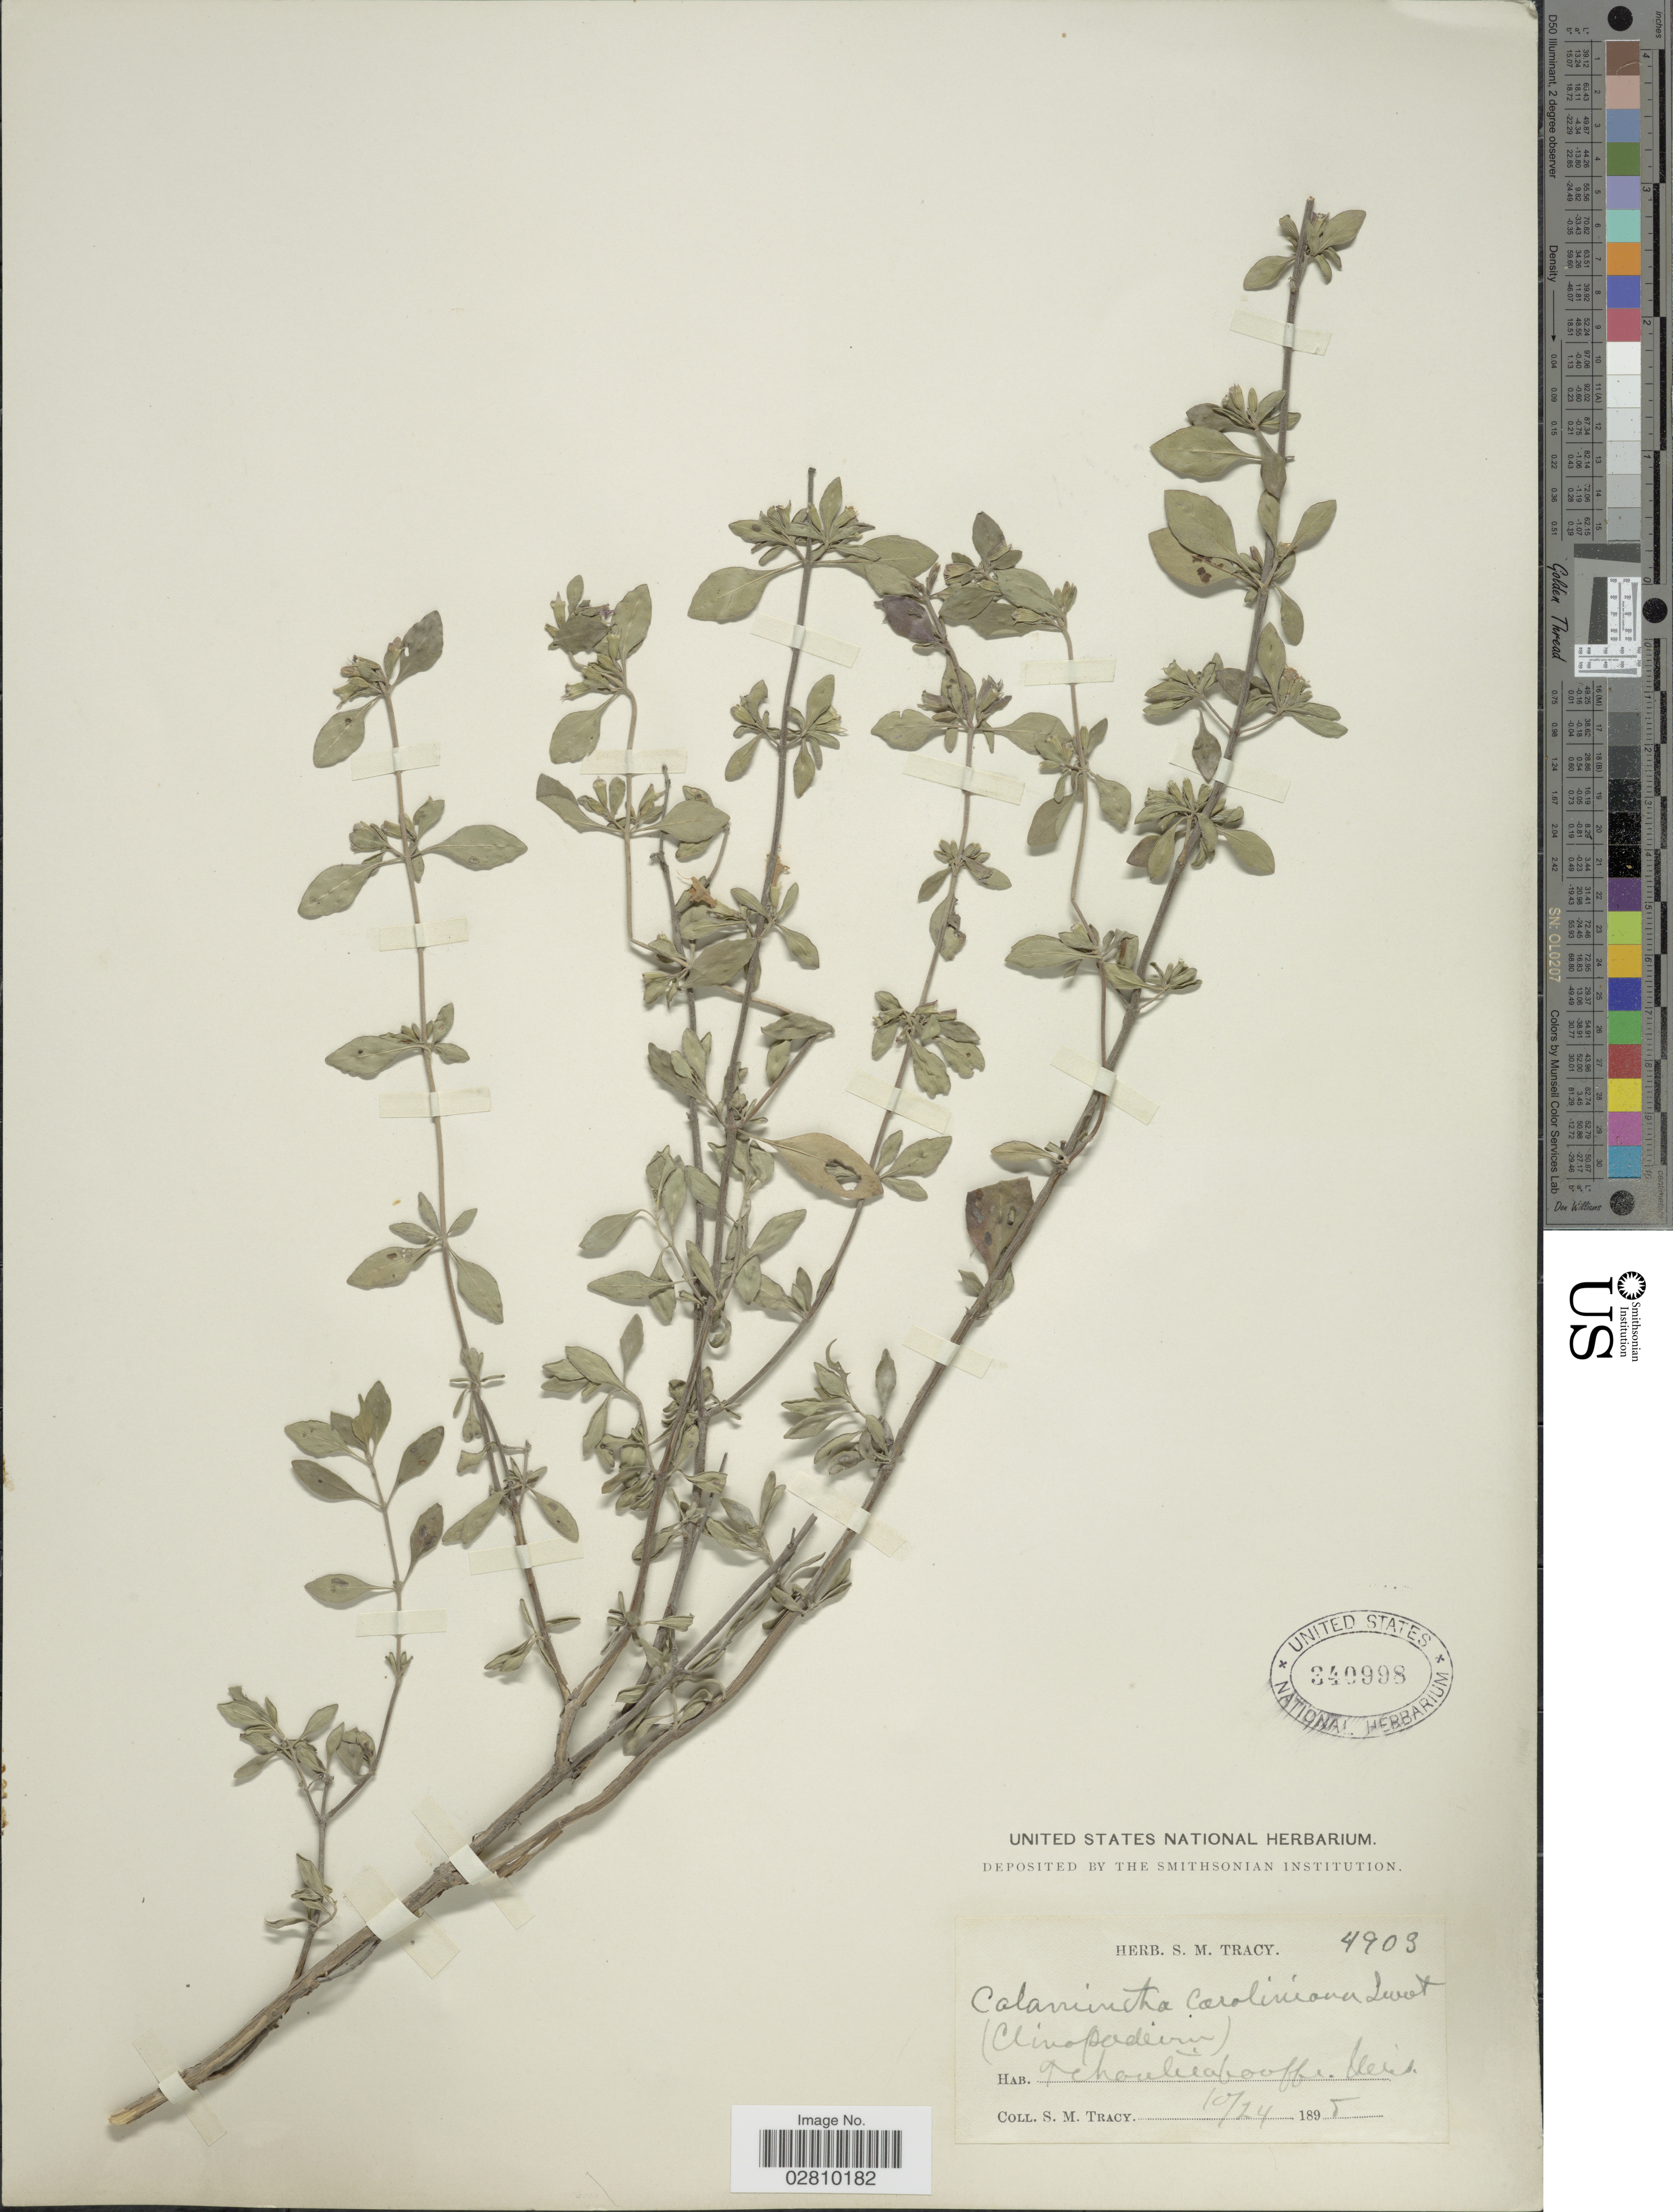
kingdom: Plantae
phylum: Tracheophyta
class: Magnoliopsida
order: Lamiales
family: Lamiaceae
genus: Clinopodium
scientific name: Clinopodium carolinianum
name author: Mill.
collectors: S. M. Tracy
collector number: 4903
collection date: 1895-10-24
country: United States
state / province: Mississippi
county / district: Harrison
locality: Tchouticabooffa, Miss.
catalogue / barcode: US 340998